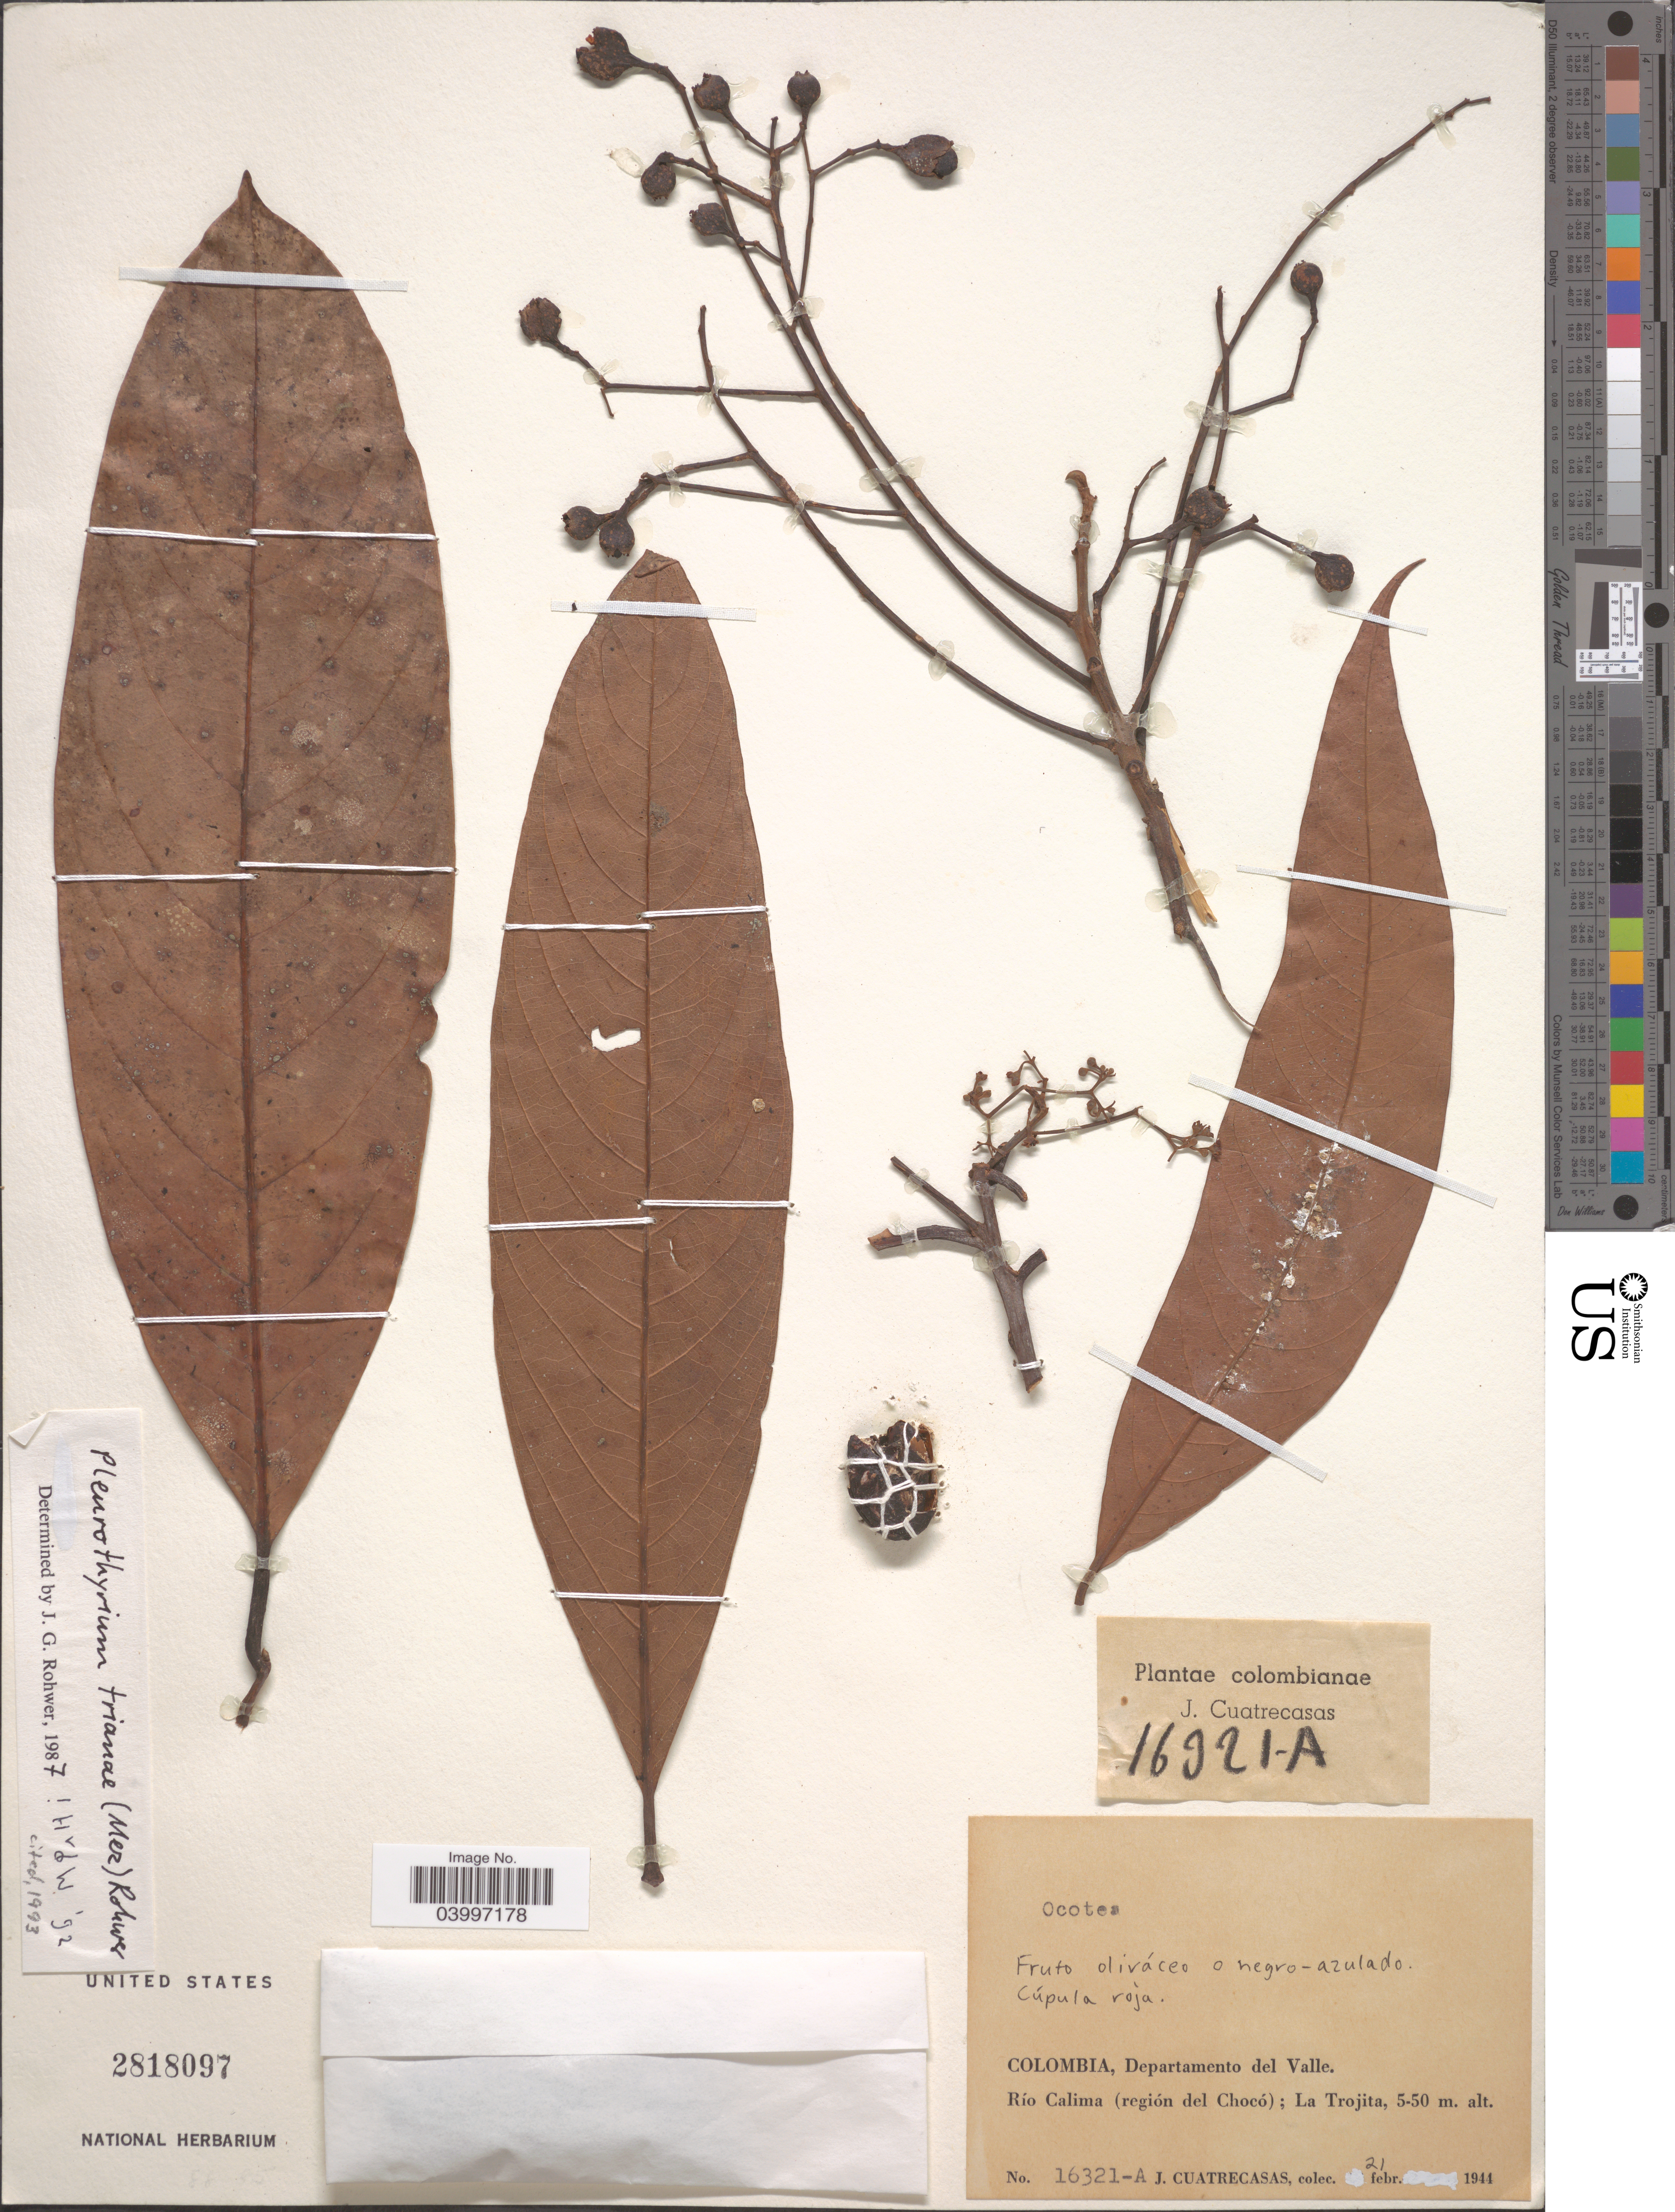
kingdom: Plantae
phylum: Tracheophyta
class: Magnoliopsida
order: Laurales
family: Lauraceae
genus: Pleurothyrium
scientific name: Pleurothyrium trianae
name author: (Mez) Rohwer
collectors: J. Cuatrecasas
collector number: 16321A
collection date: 1944-02-21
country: Colombia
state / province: Valle del Cauca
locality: Departamento del Valle. Río Calima (región del Chocó); La Trojita.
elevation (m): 5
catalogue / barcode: US 2818097